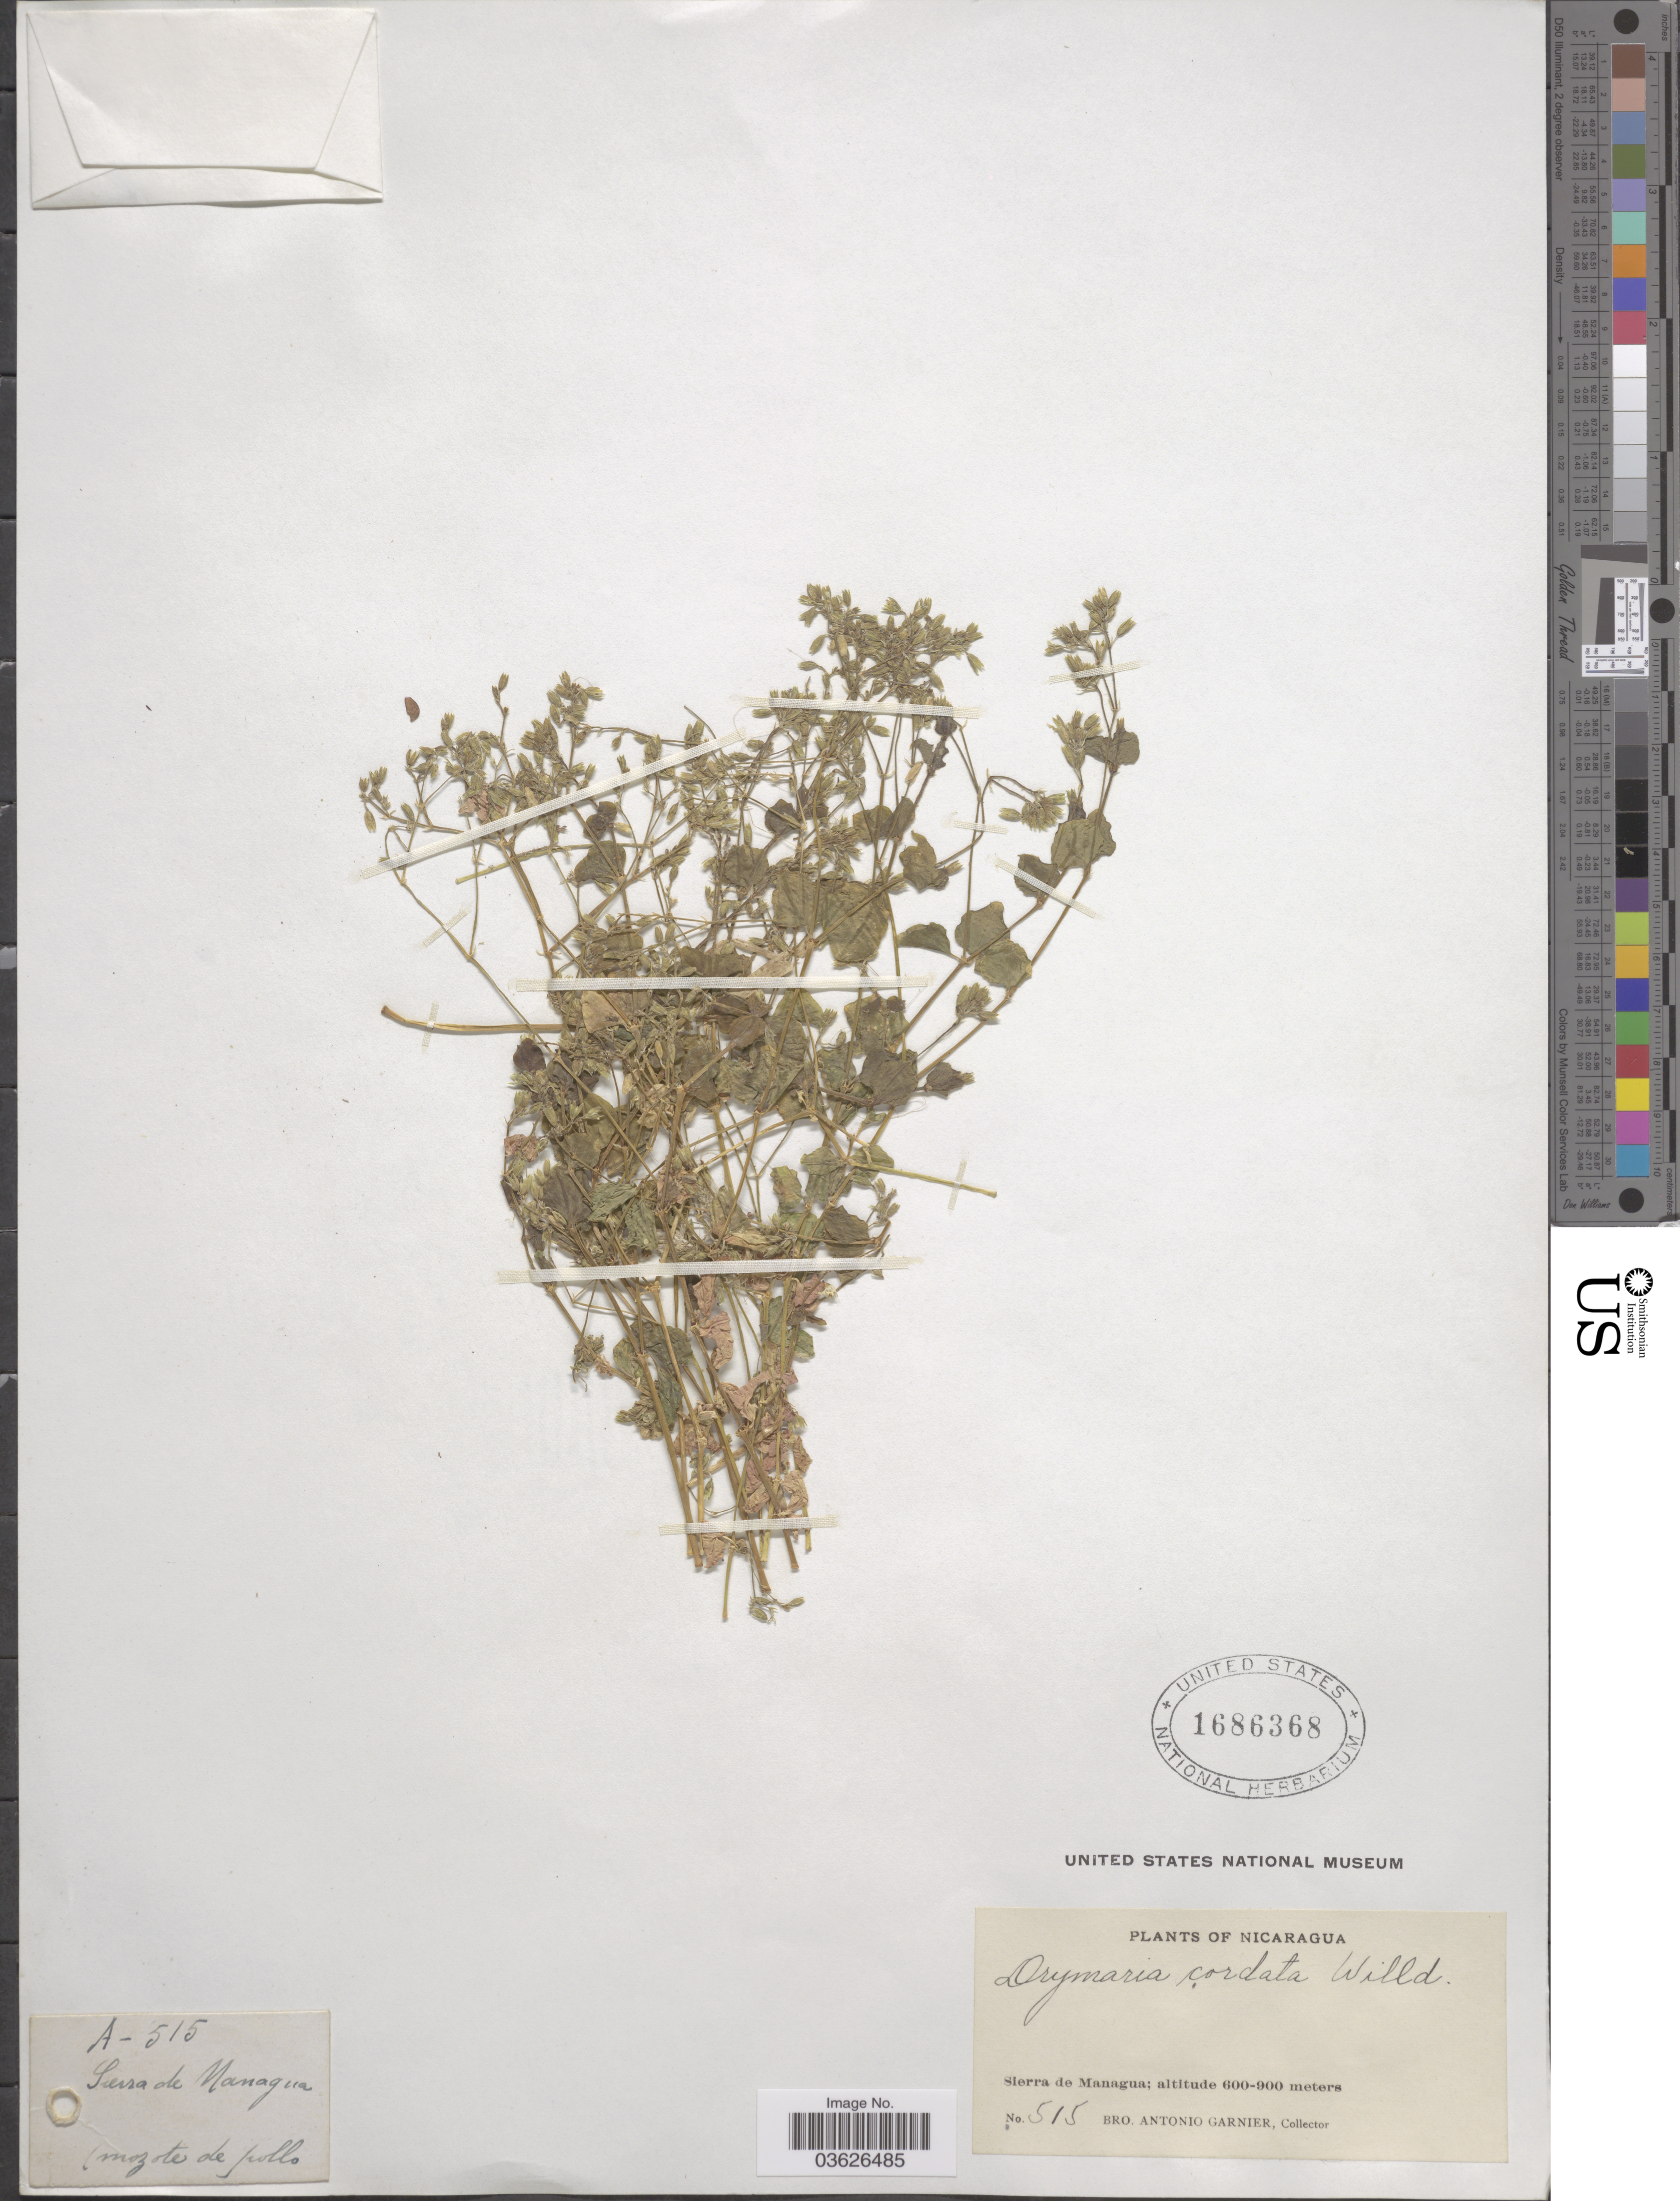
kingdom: Plantae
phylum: Tracheophyta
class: Magnoliopsida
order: Caryophyllales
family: Caryophyllaceae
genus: Drymaria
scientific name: Drymaria cordata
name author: (L.) Willd. ex Schult.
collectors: Bro. A. Garnier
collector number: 515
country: Nicaragua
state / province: Managua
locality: Sierra de Managua.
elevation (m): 600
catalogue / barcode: US 1686368